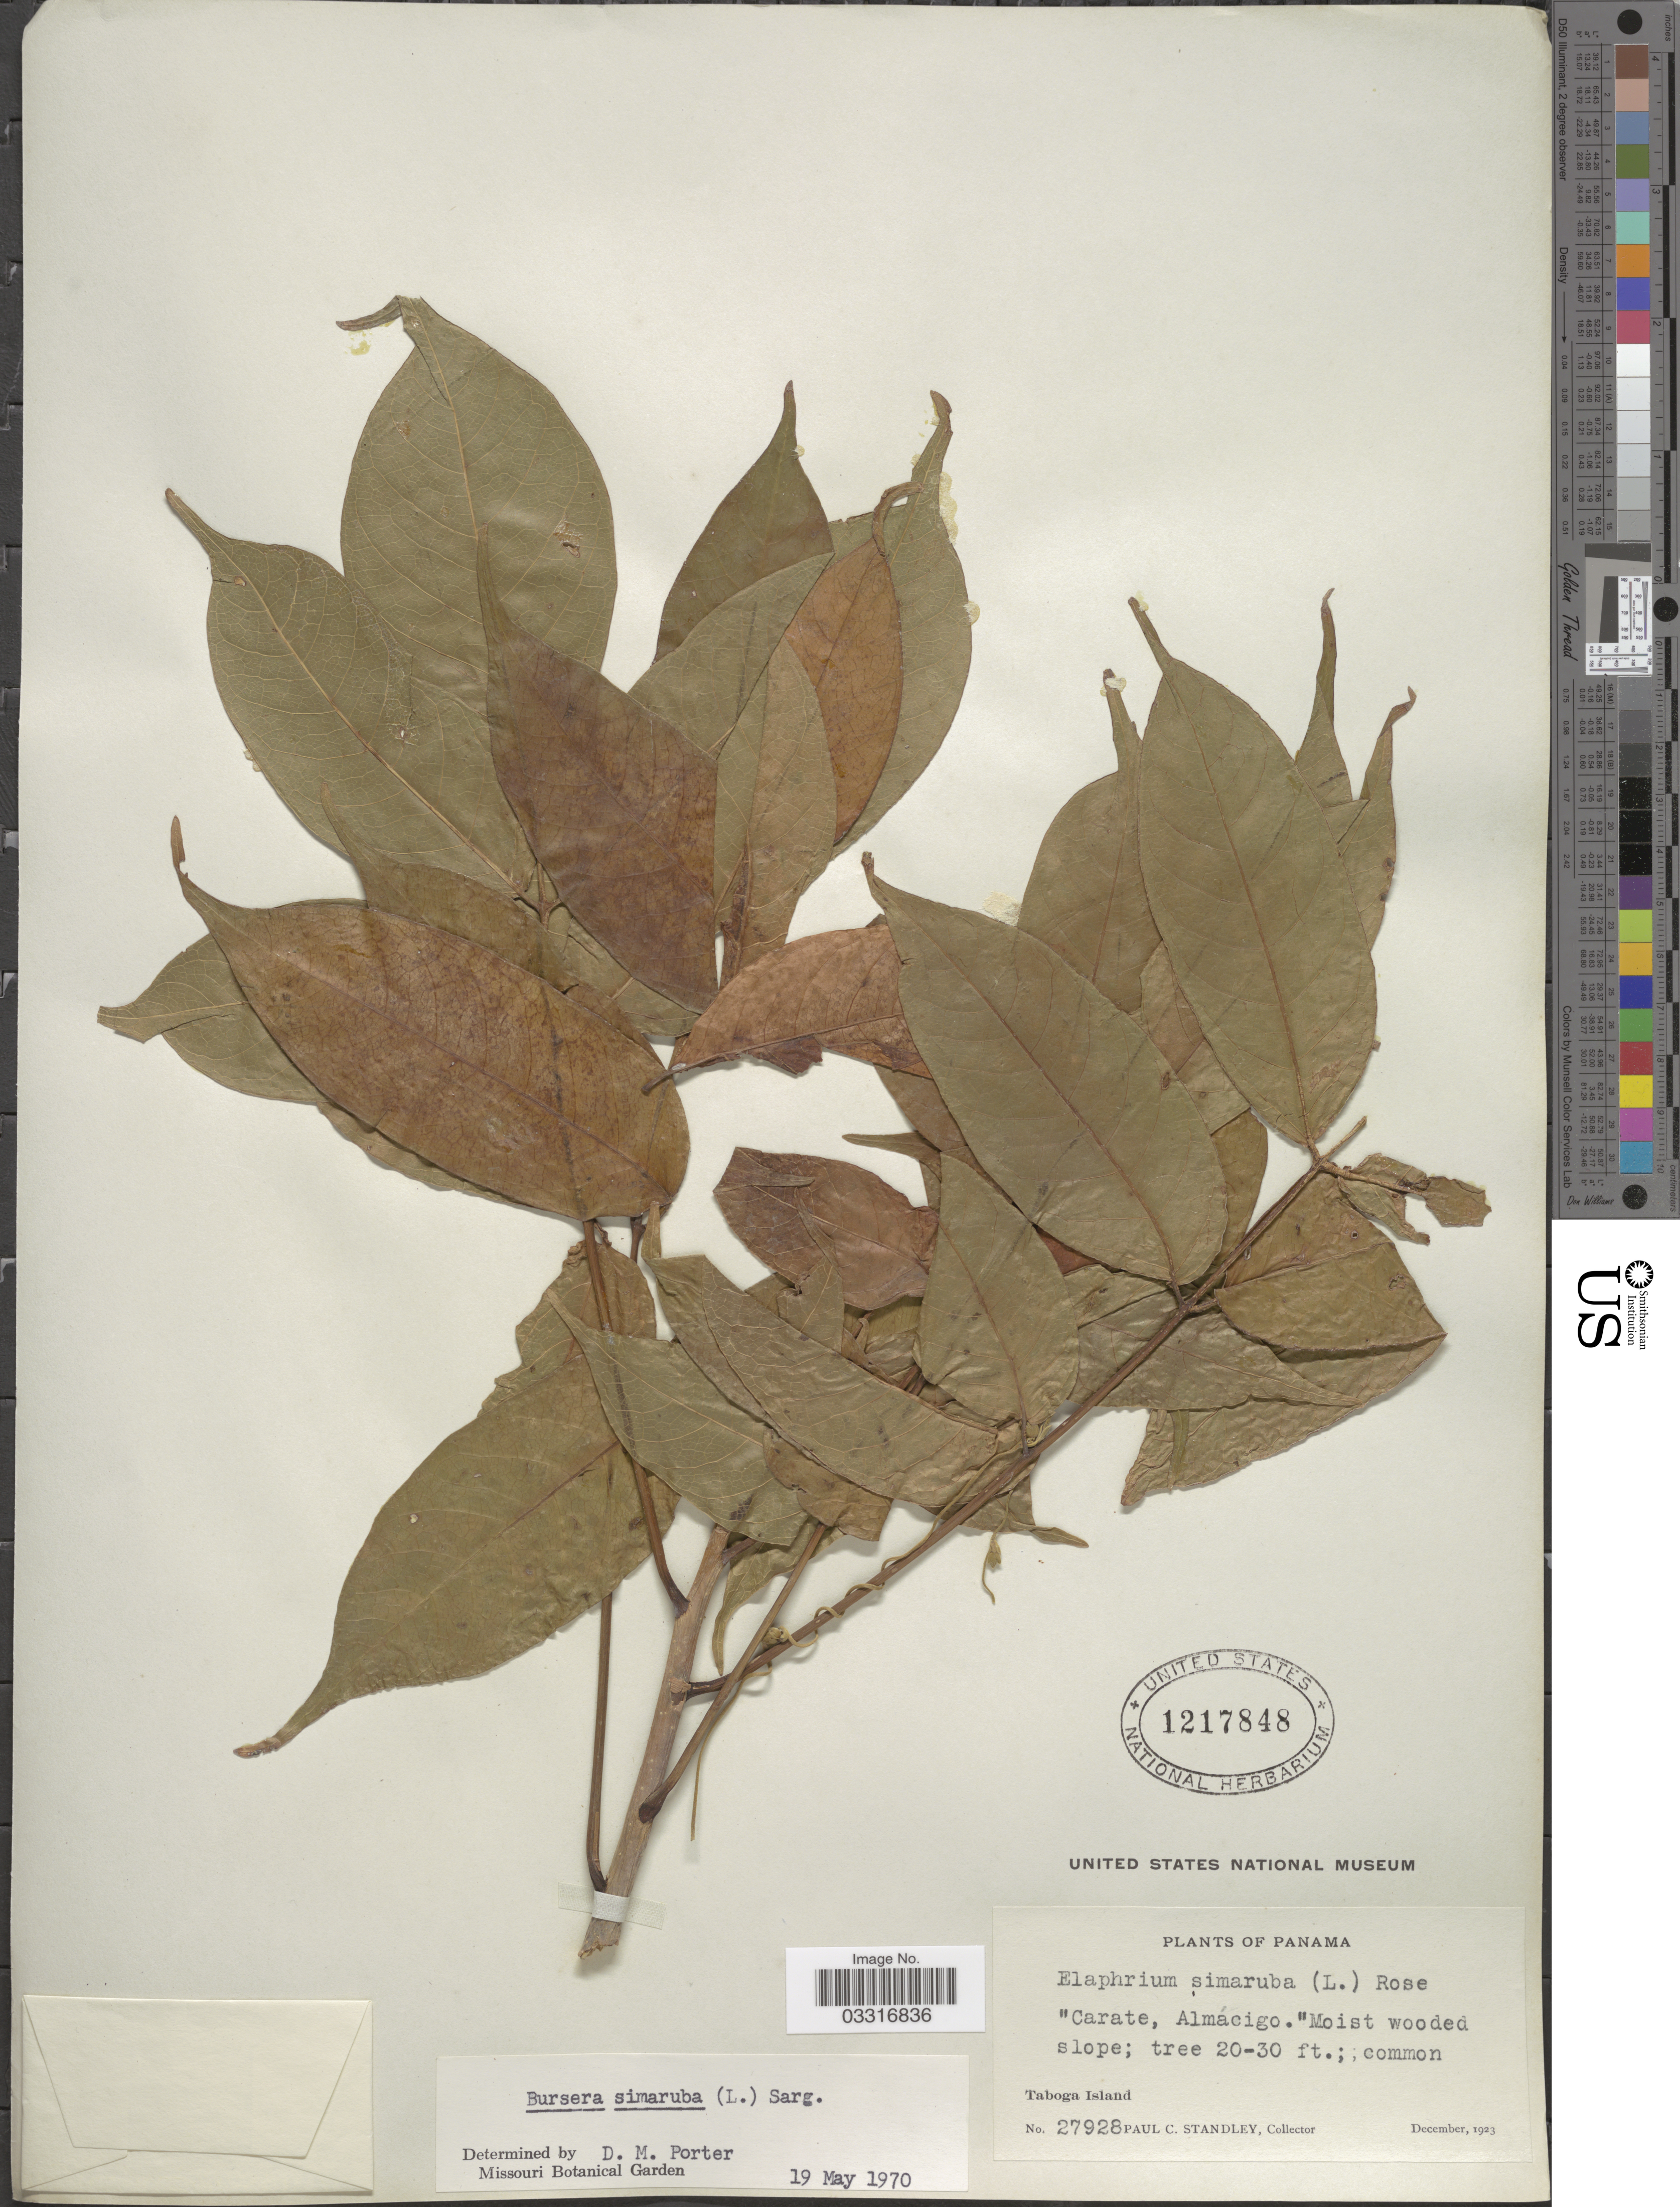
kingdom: Plantae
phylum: Tracheophyta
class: Magnoliopsida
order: Sapindales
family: Burseraceae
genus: Bursera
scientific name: Bursera simaruba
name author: (L.) Sarg.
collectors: P. C. Standley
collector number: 27928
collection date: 1923-12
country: Panama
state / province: Panamá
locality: Taboga Island.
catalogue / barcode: US 1217848